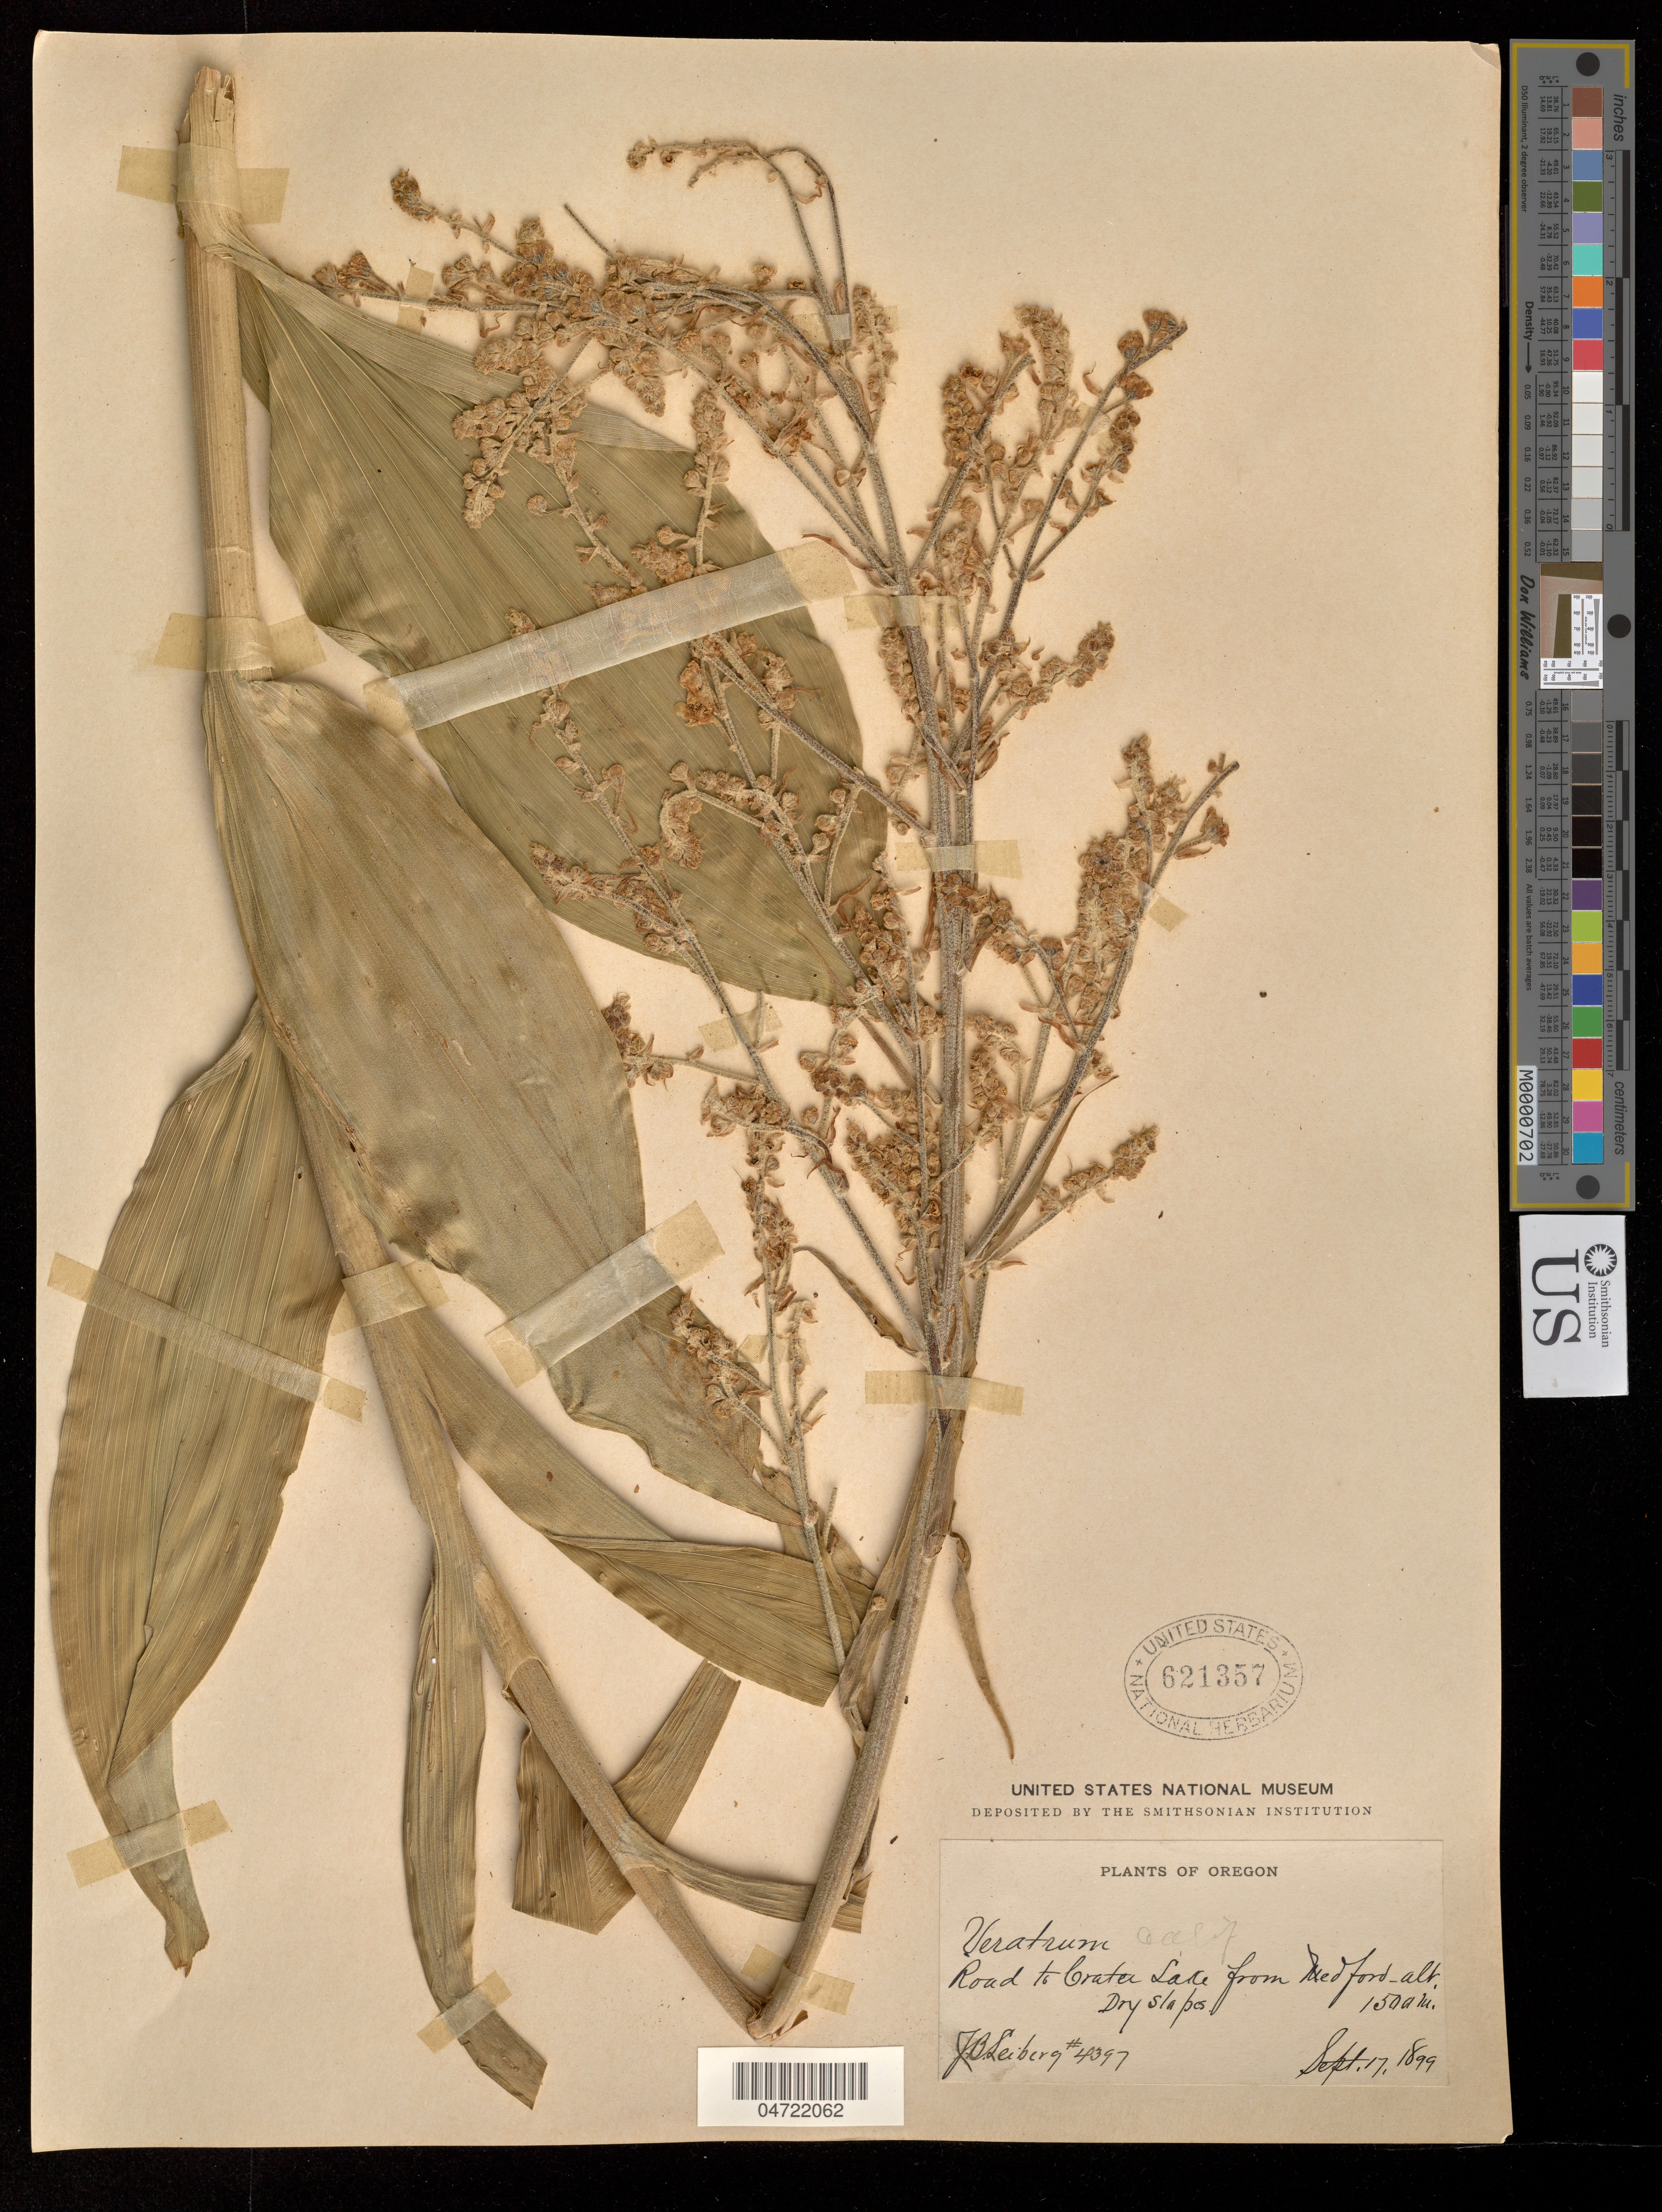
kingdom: Plantae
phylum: Tracheophyta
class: Liliopsida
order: Liliales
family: Melanthiaceae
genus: Veratrum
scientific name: Veratrum sp.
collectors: J. B. Leiberg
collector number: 4397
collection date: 1899-09-17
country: United States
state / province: Oregon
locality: Road to Crater Lake from Medford.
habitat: Dry slopes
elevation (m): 1500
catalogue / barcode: US 621357